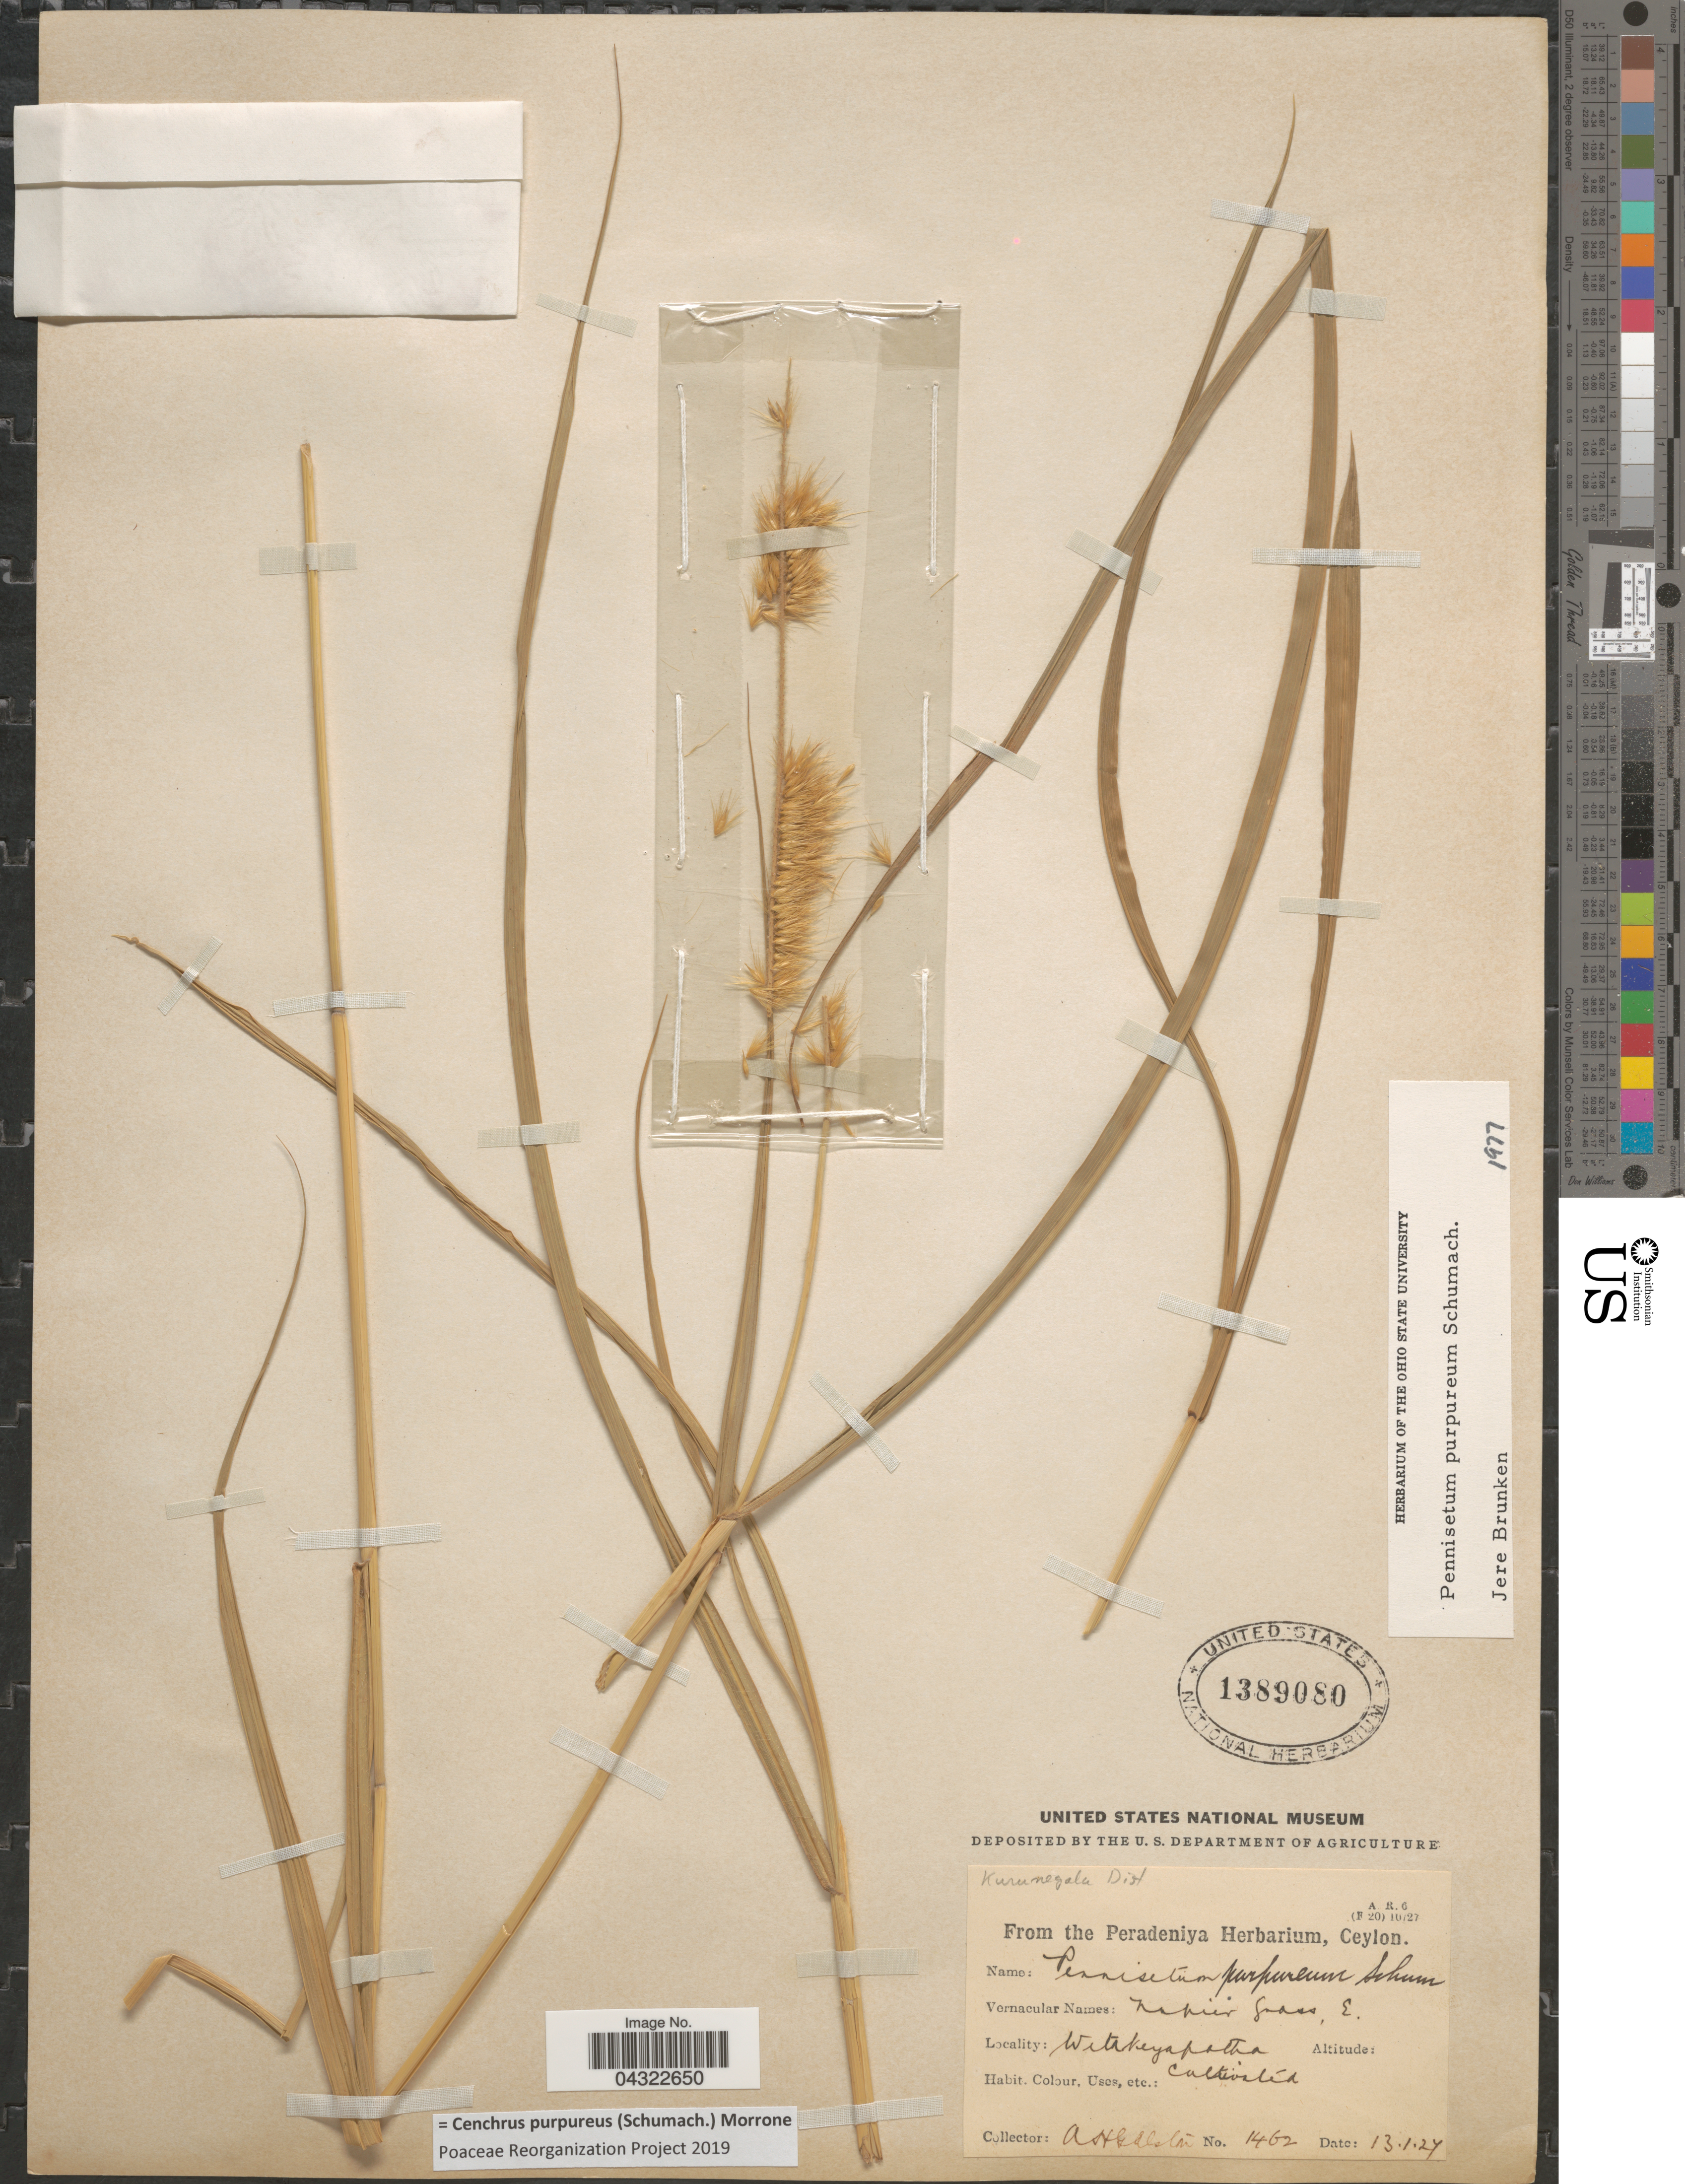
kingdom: Plantae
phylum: Tracheophyta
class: Liliopsida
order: Poales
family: Poaceae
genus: Cenchrus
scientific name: Cenchrus purpureus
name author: (Schumach.) Morrone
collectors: A. Galston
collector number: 1462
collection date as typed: Transcribed d/m/y: 13/1/27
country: Sri Lanka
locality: Ceylon. Wetakeyapatha.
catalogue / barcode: US 1389080